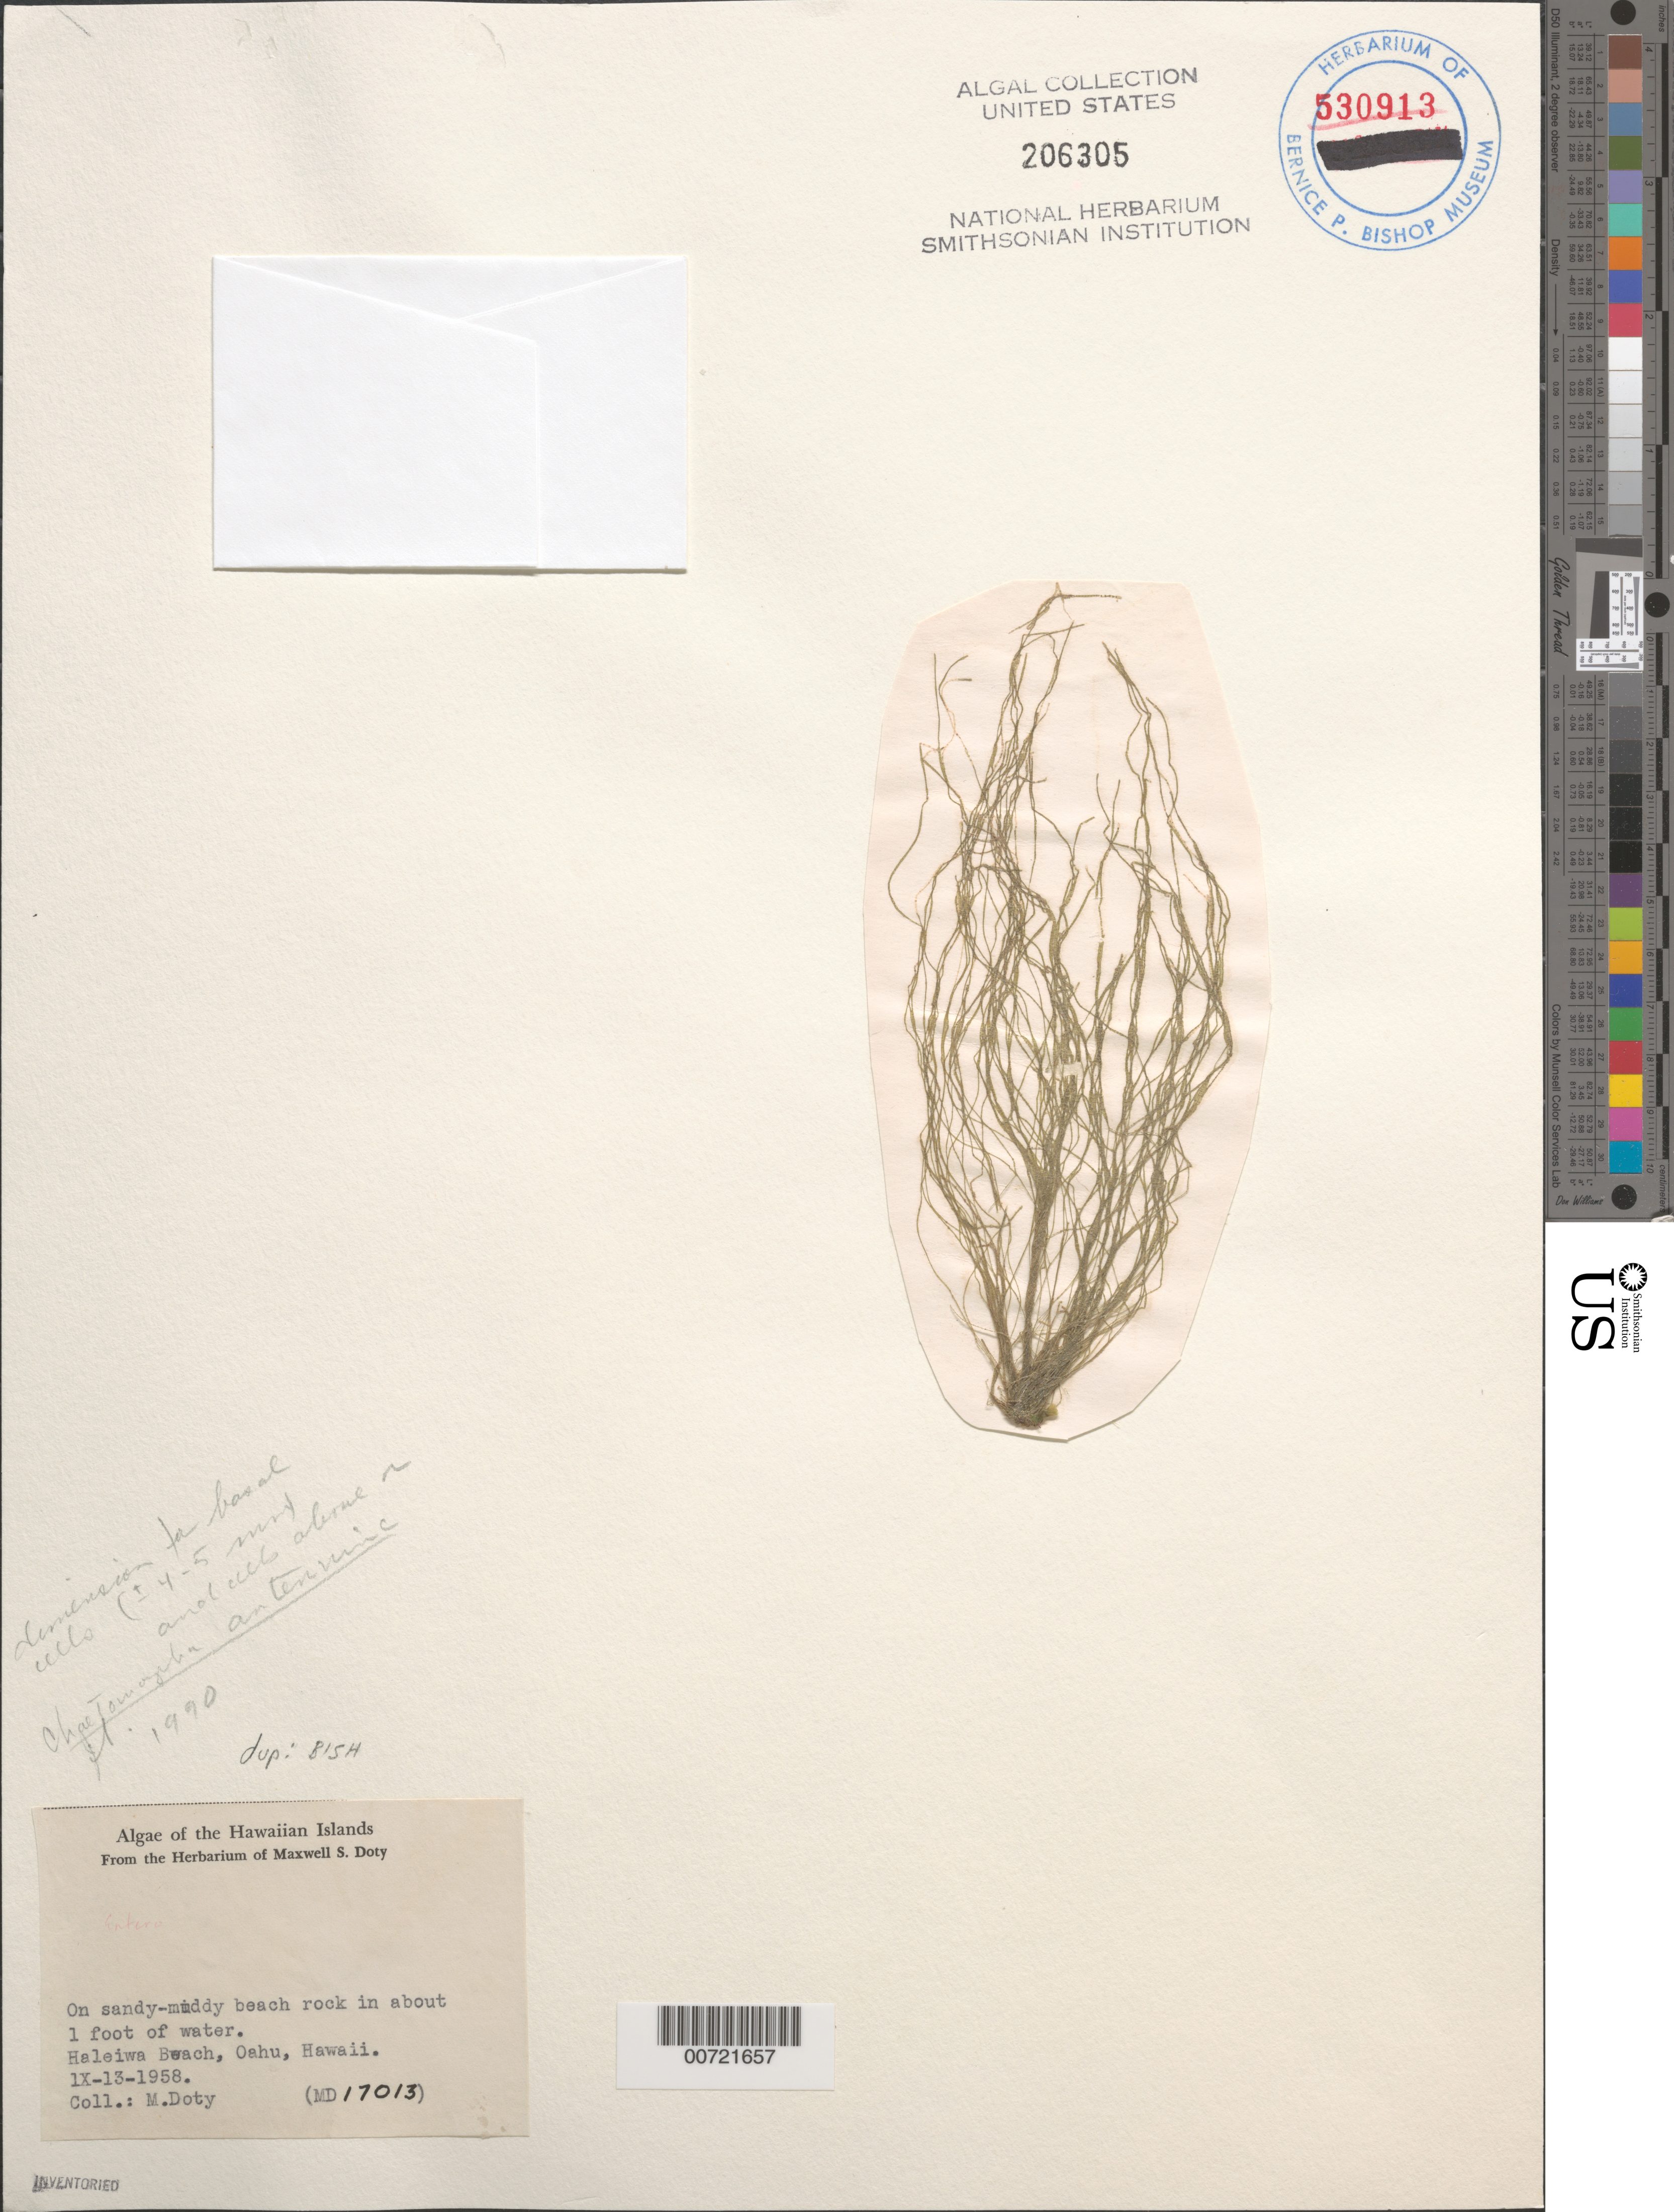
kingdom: Plantae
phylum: Chlorophyta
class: Ulvophyceae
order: Cladophorales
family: Cladophoraceae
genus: Chaetomorpha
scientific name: Chaetomorpha antennina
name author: (Bory) Kütz.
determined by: Stewart, Joan G.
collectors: M. S. Doty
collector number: MSD 17013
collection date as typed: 13 Sep 1958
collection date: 1958-09-13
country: United States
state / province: Hawaii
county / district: Honolulu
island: Oahu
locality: Hale'iwa Beach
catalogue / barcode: US 206305